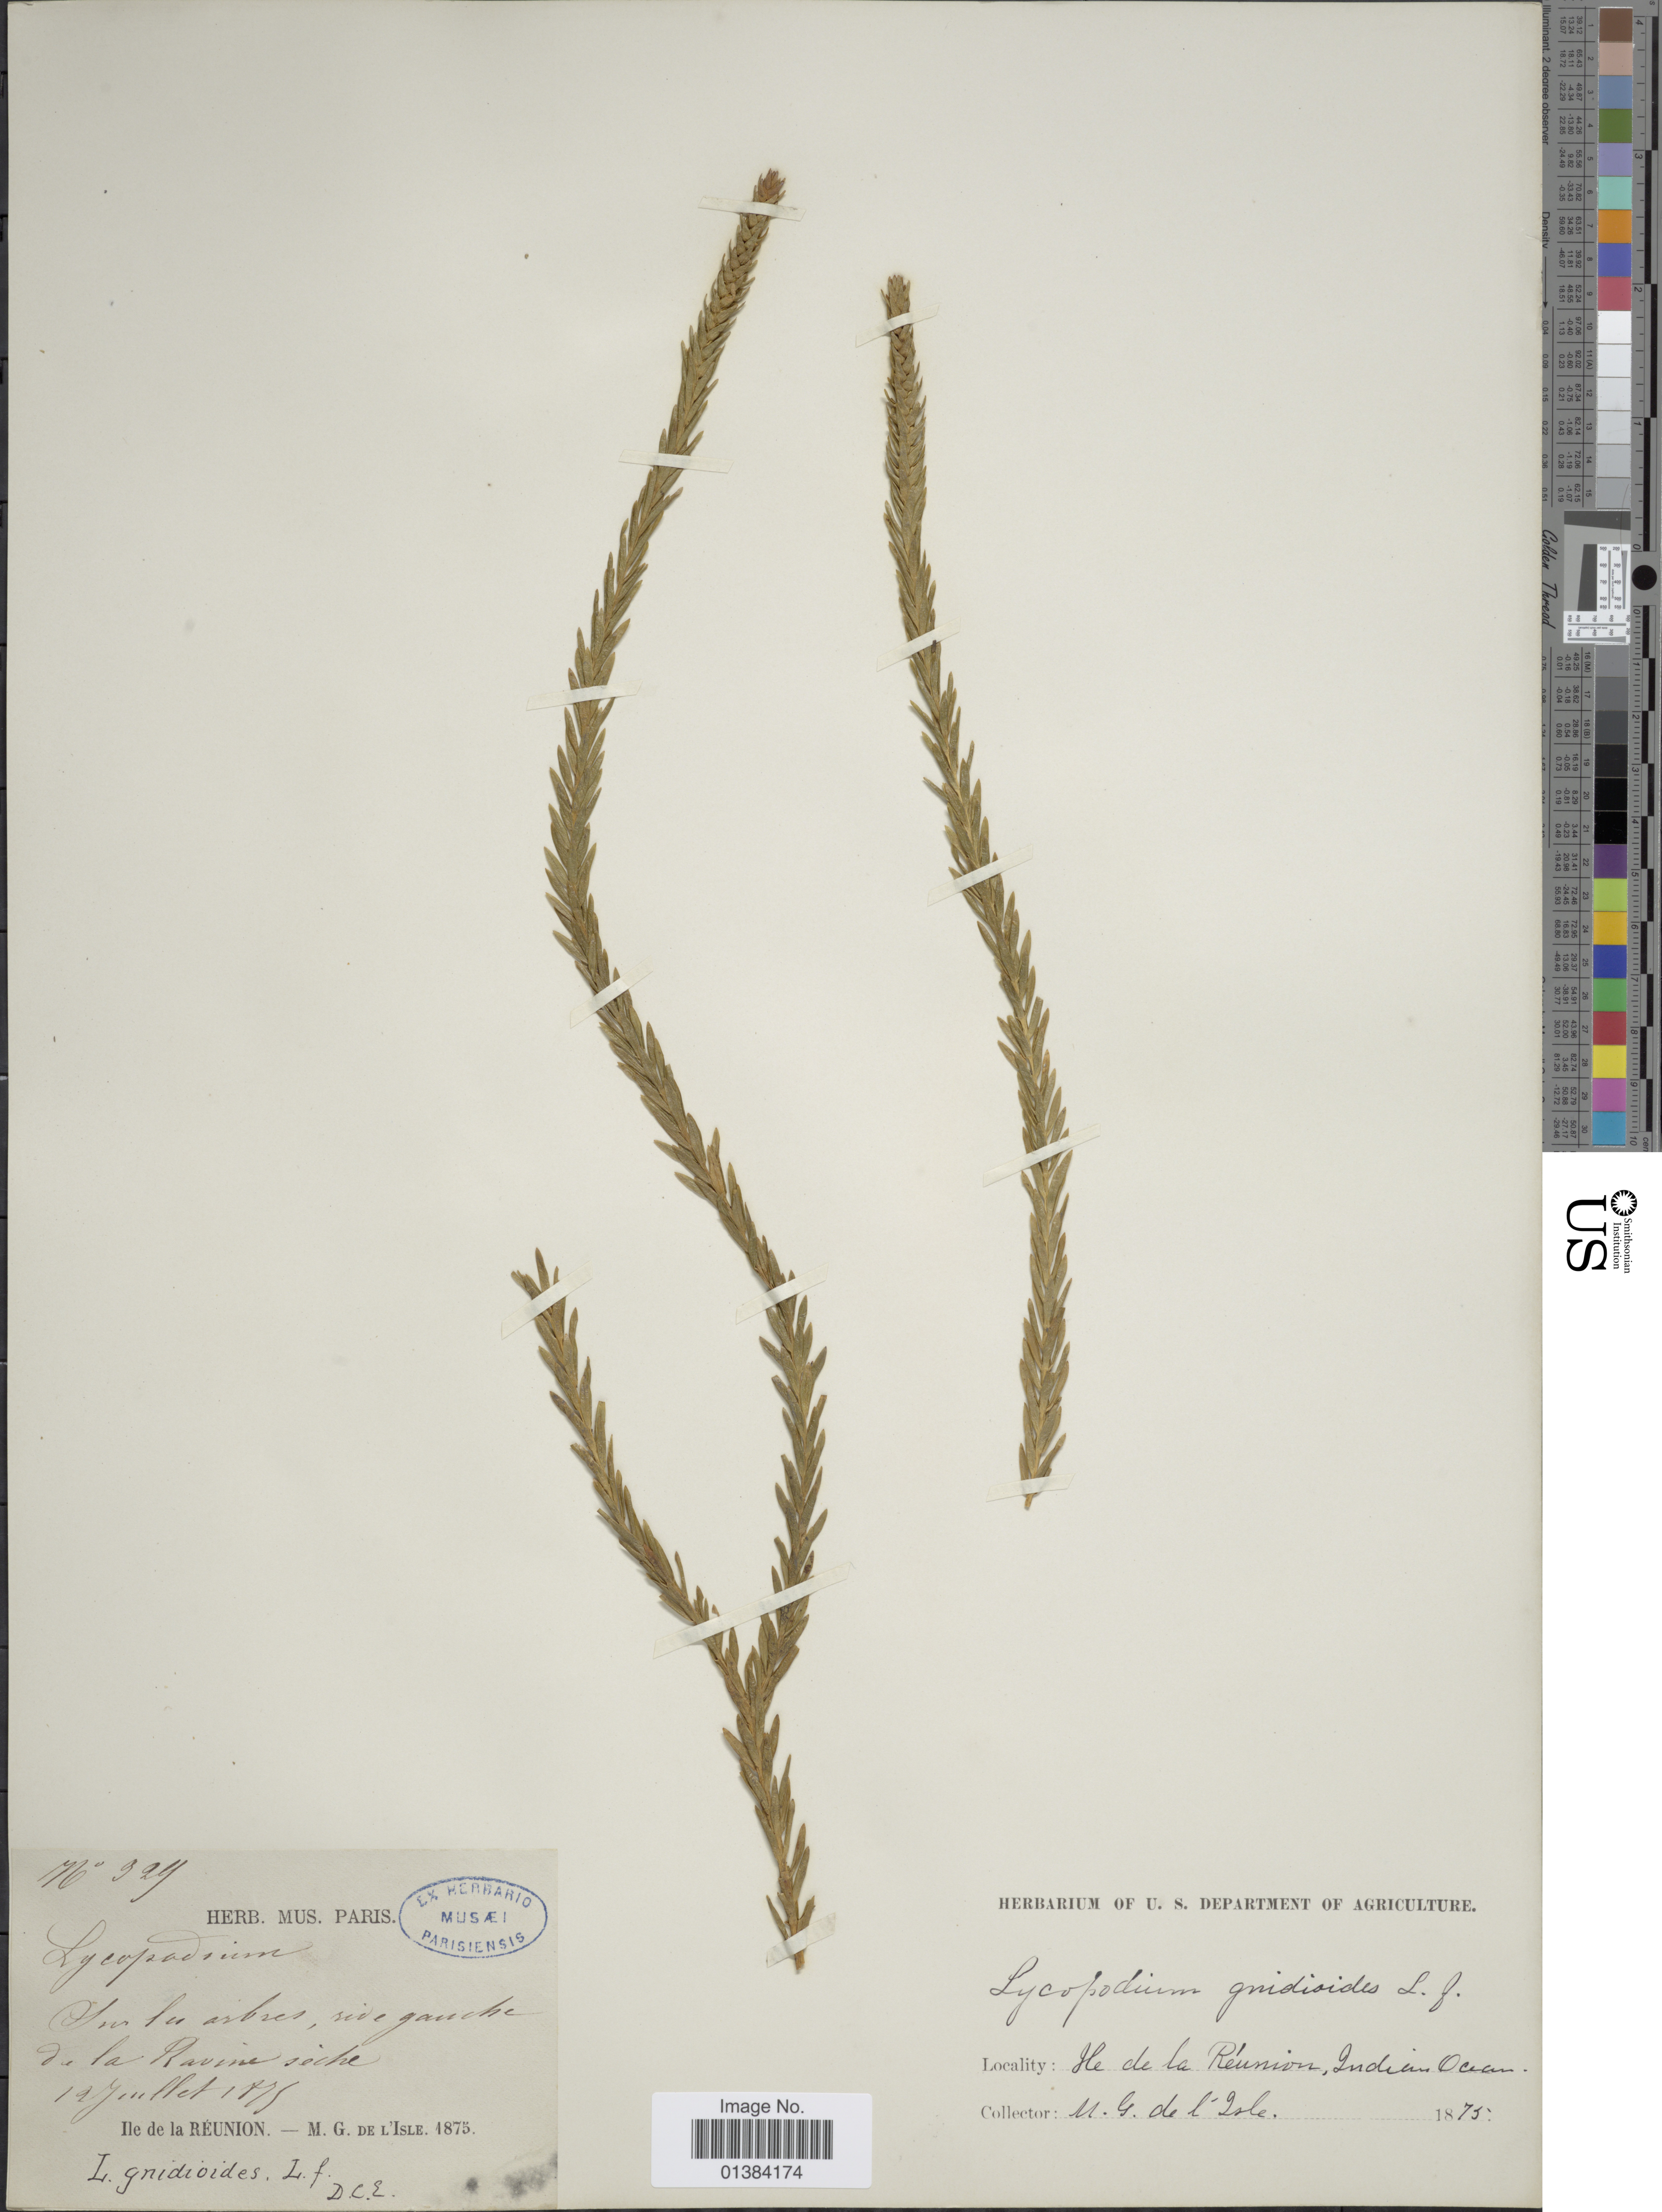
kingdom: Plantae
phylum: Tracheophyta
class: Lycopodiopsida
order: Lycopodiales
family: Lycopodiaceae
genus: Phlegmariurus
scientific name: Phlegmariurus gnidioides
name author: (L. f.) A. R. Field & Bostock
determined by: Field, A. R.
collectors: M. de L'Isle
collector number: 329*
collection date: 1875-07-12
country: Reunion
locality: Ile de la Réunion, Indian Ocean.